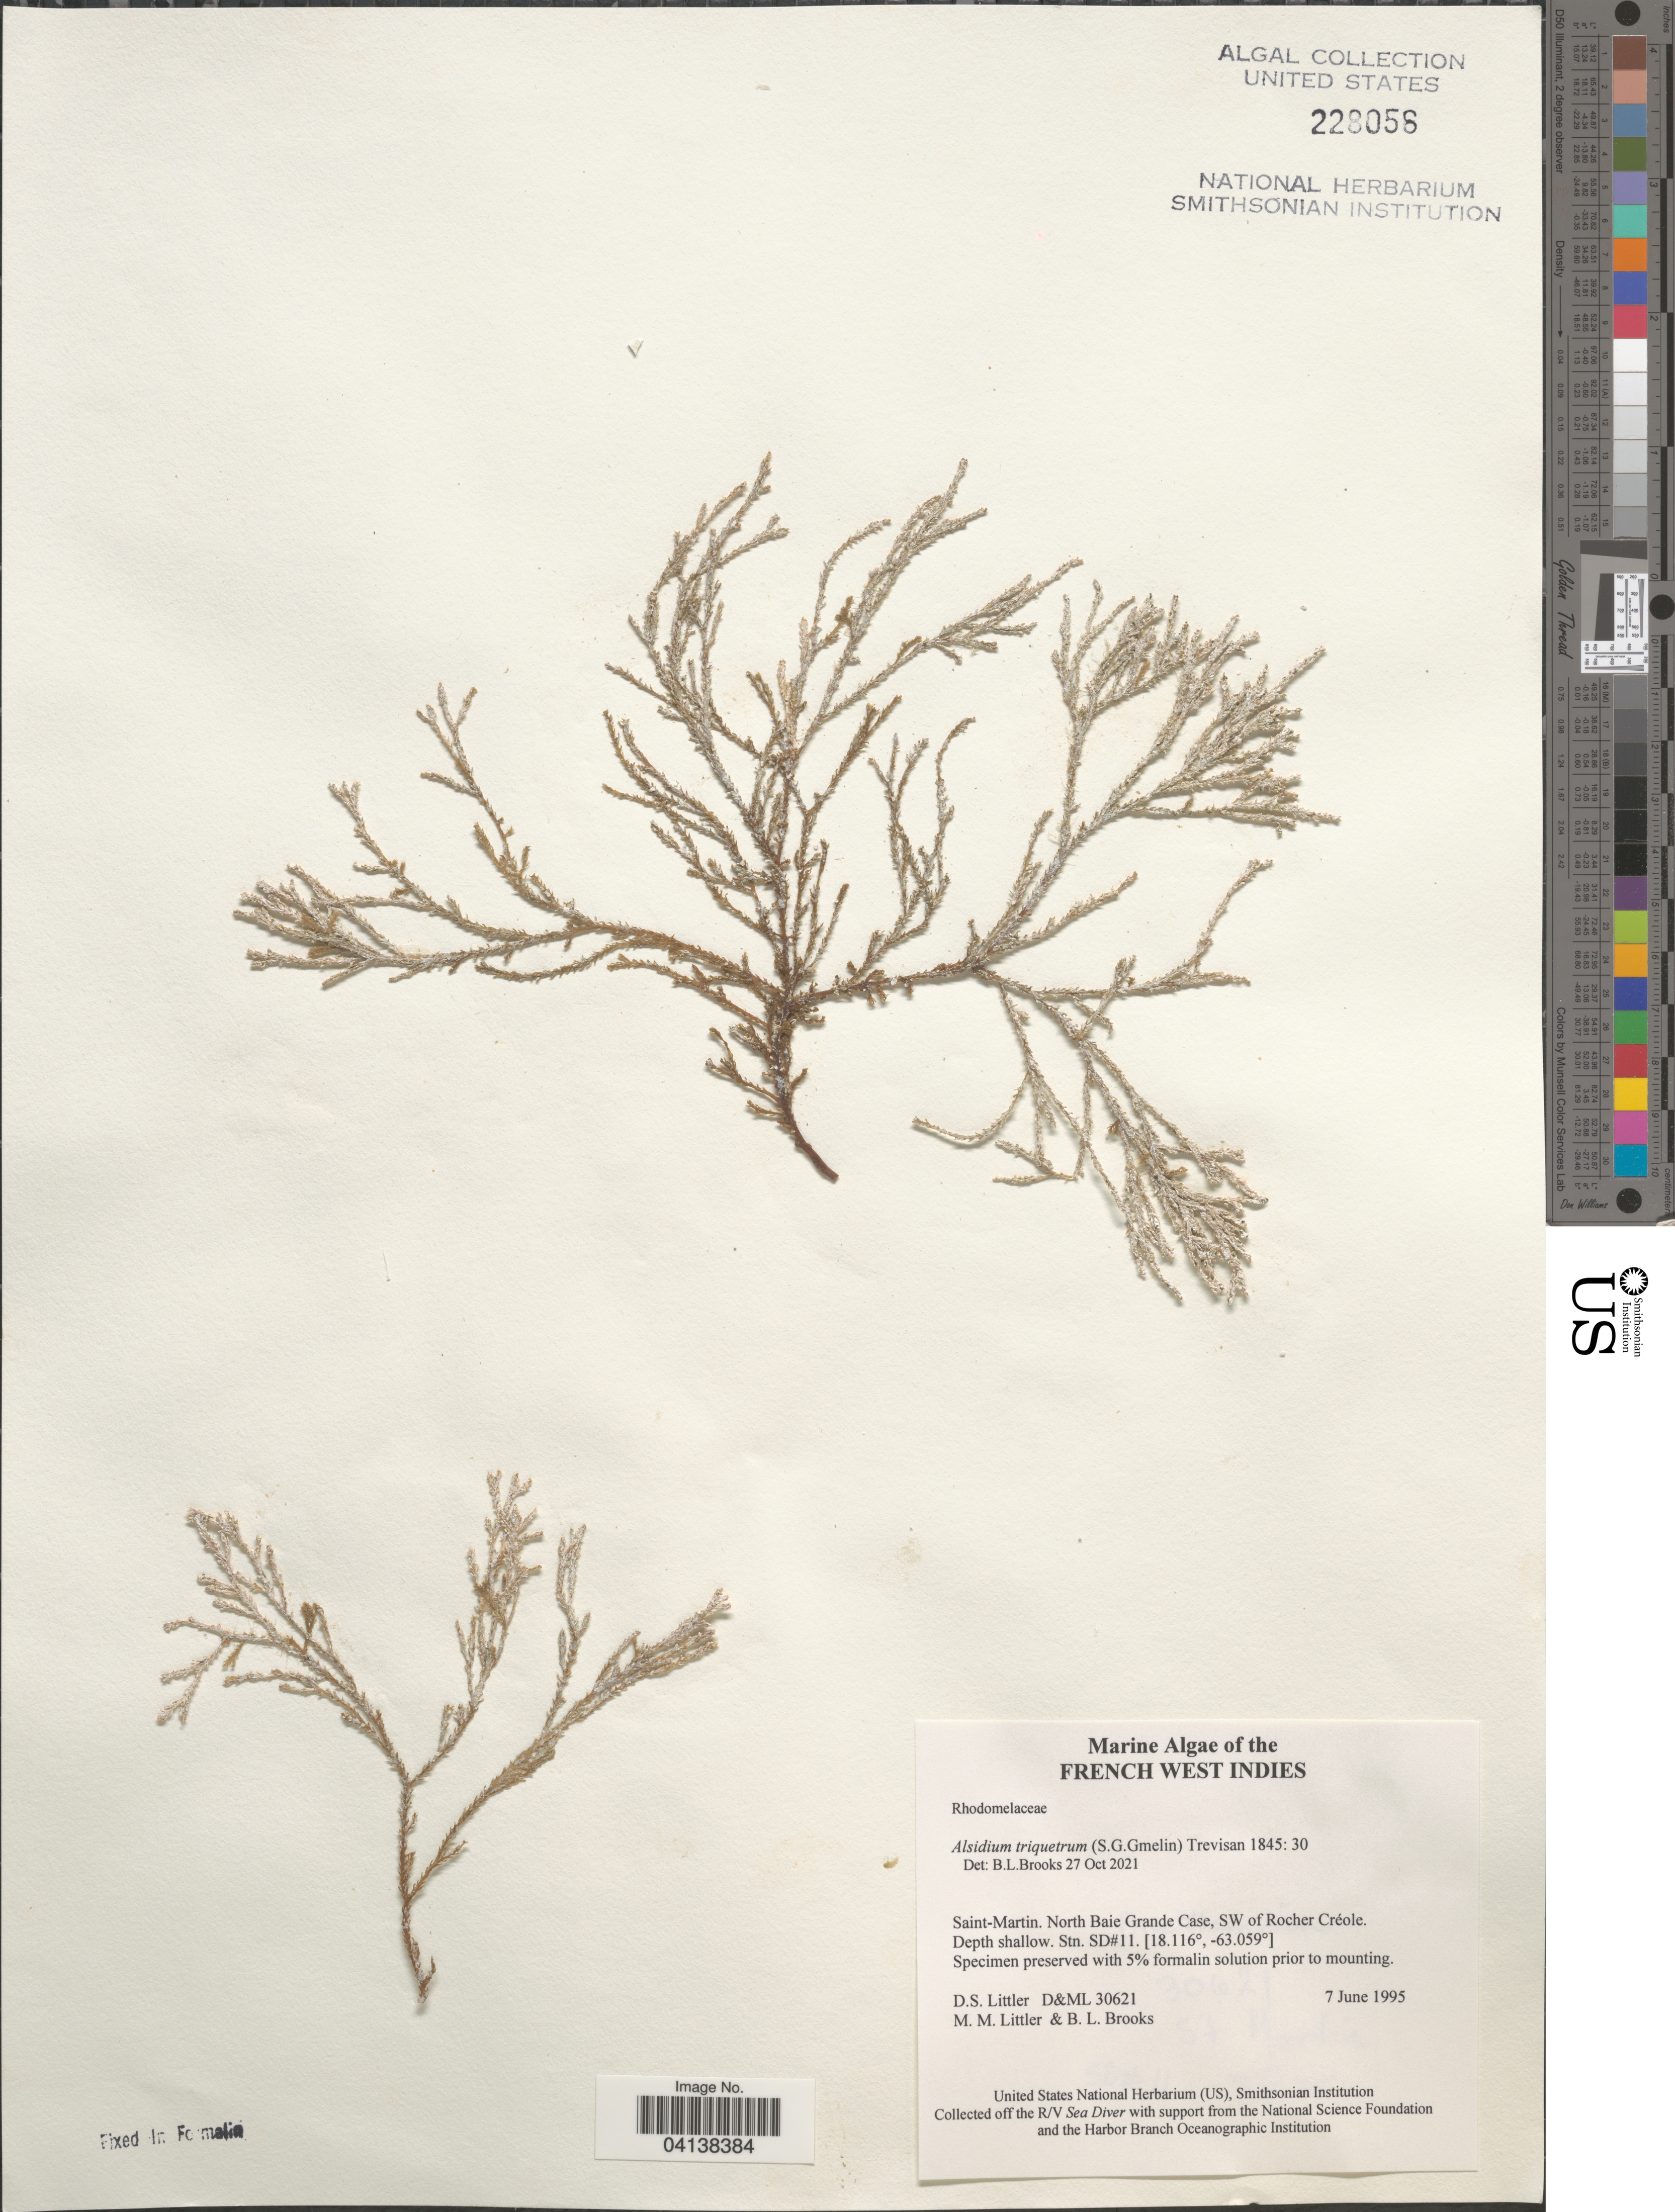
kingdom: Plantae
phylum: Rhodophyta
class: Florideophyceae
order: Ceramiales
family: Rhodomelaceae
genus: Alsidium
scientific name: Alsidium triquetrum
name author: (S.G. Gmel.) Trevis.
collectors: D. S. Littler & B. Brooks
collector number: D&ML 30621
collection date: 1995-06-07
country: Saint Martin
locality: French West Indies. Saint-Martin. North Baie Grande Case, SW of Rocher Créole. Stn. SD#11.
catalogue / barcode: US 228056